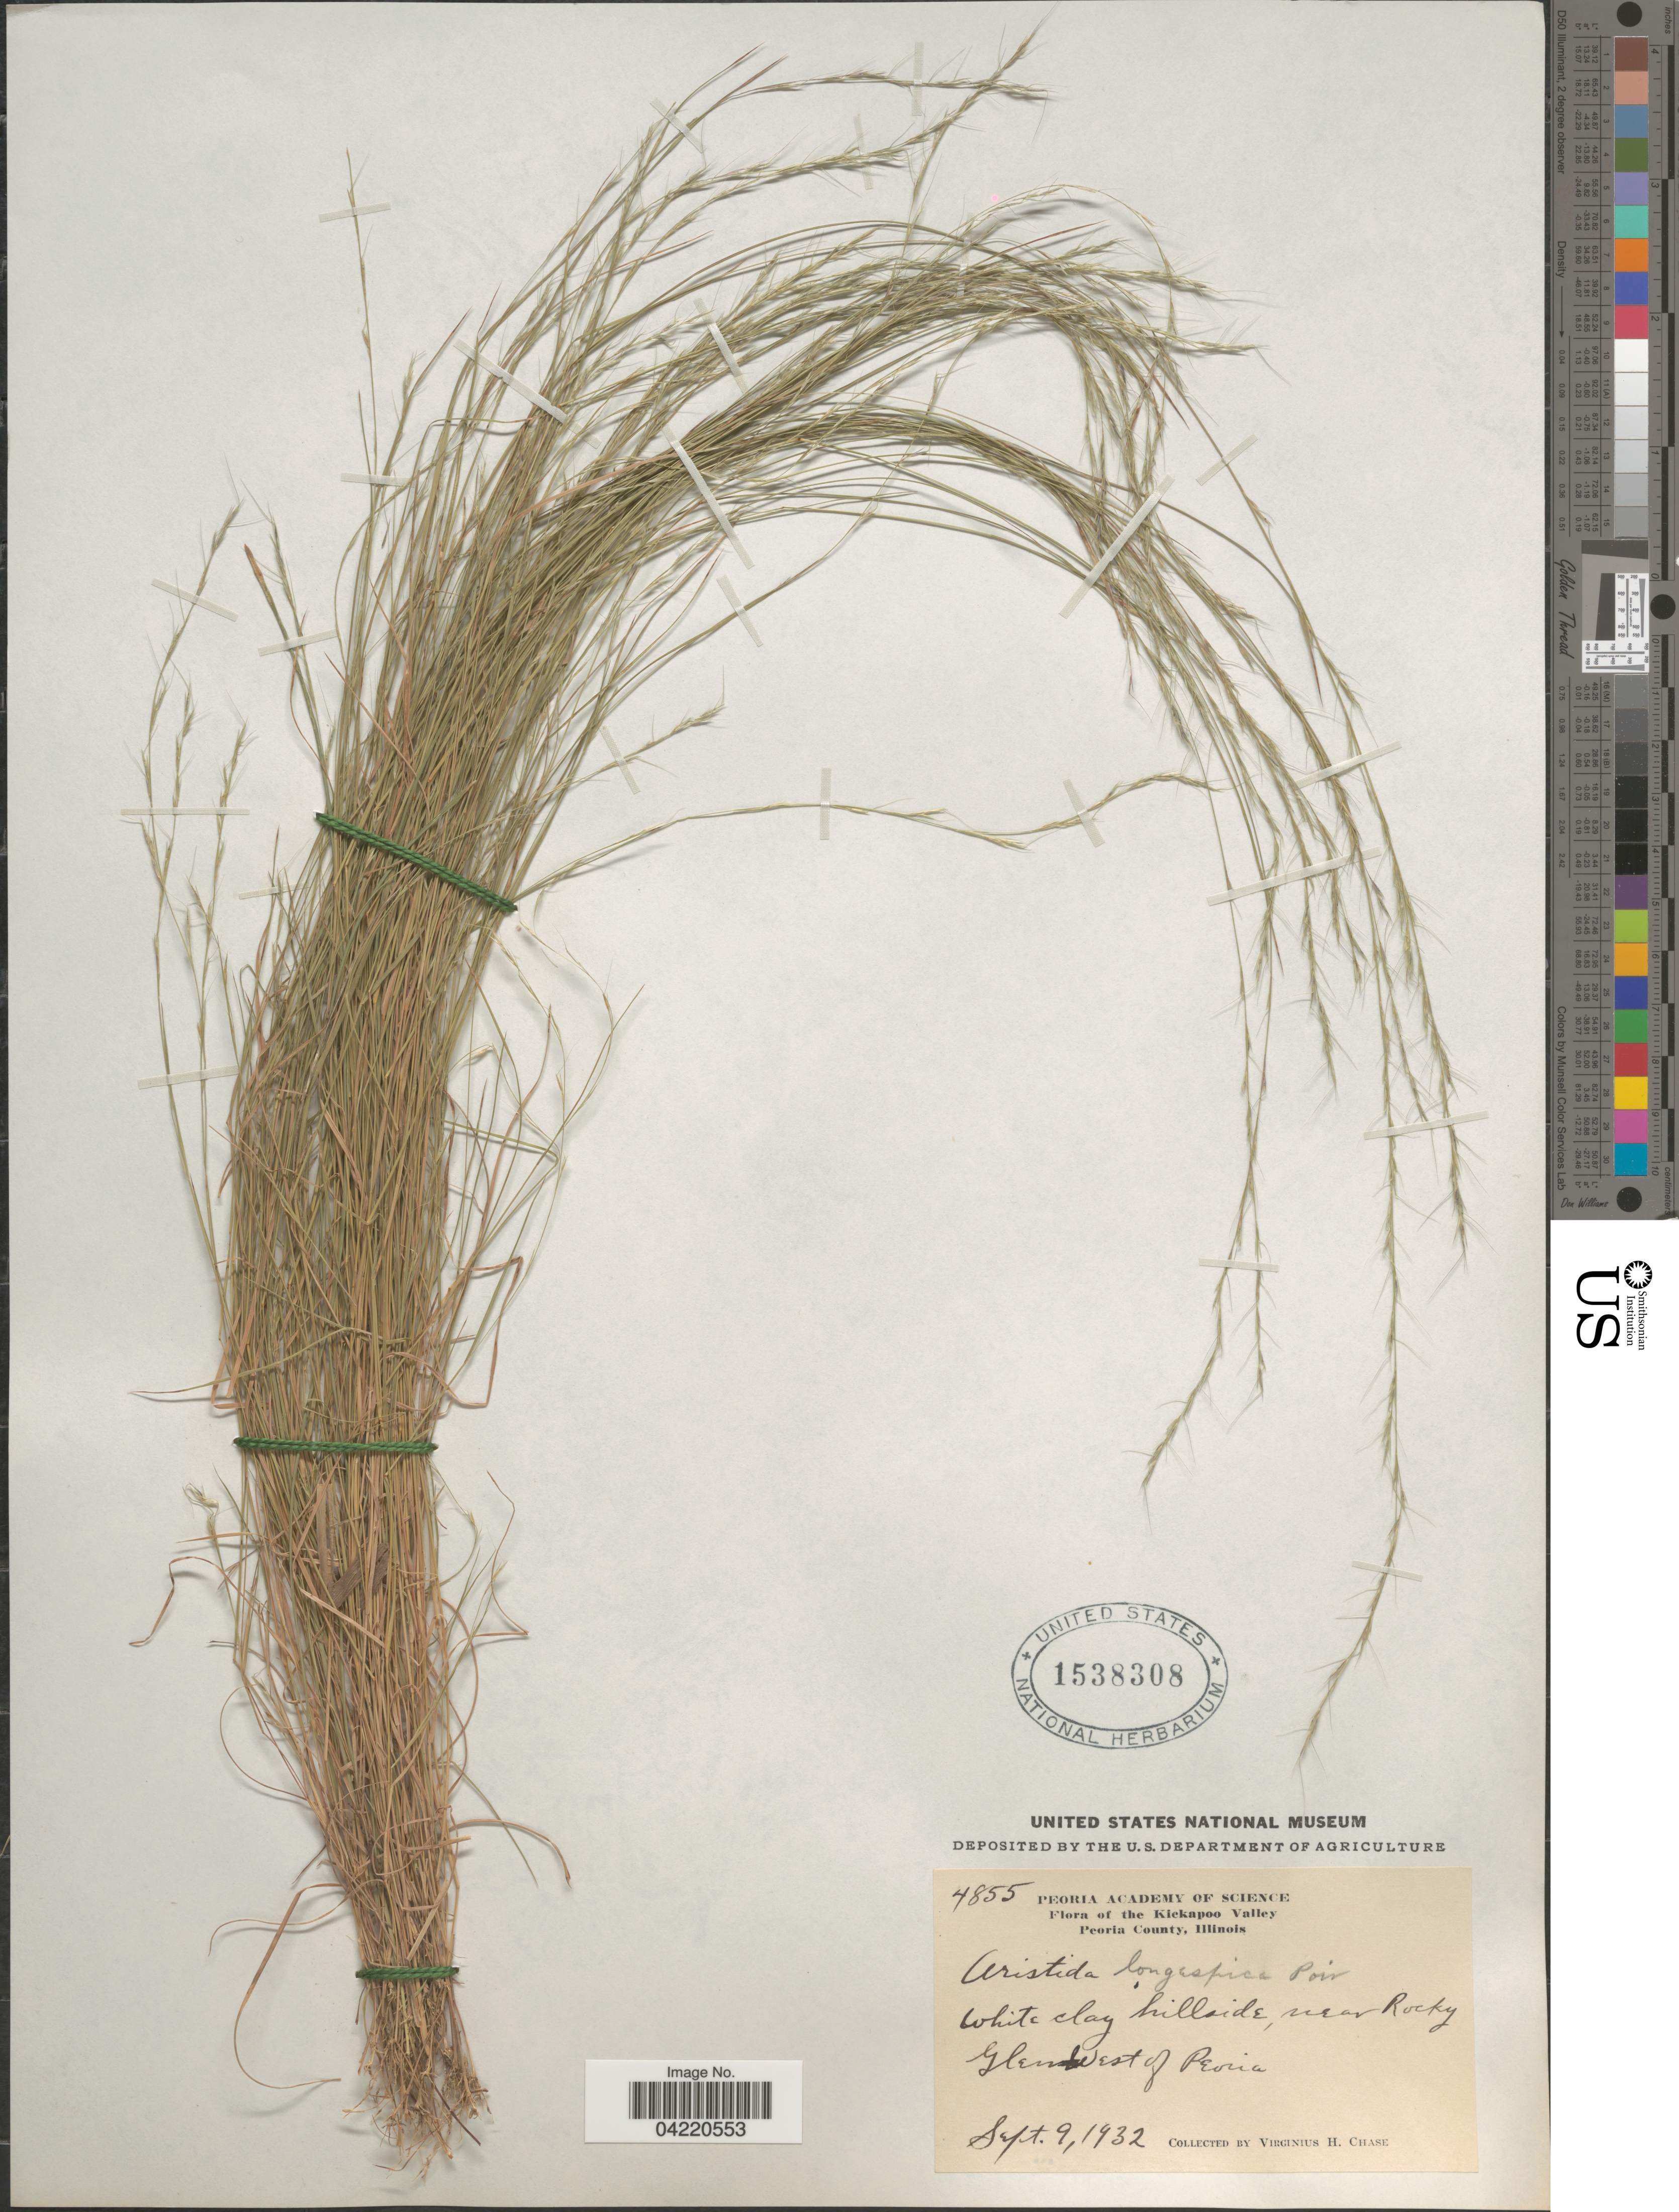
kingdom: Plantae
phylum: Tracheophyta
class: Liliopsida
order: Poales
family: Poaceae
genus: Aristida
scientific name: Aristida longespica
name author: Poir.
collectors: V. H. Chase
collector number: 4855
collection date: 1932-09-09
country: United States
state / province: Illinois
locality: The Kickapoo Valley. Peoria County. White clay hillside, near Rocky Glende west of Peoria.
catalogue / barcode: US 1538308